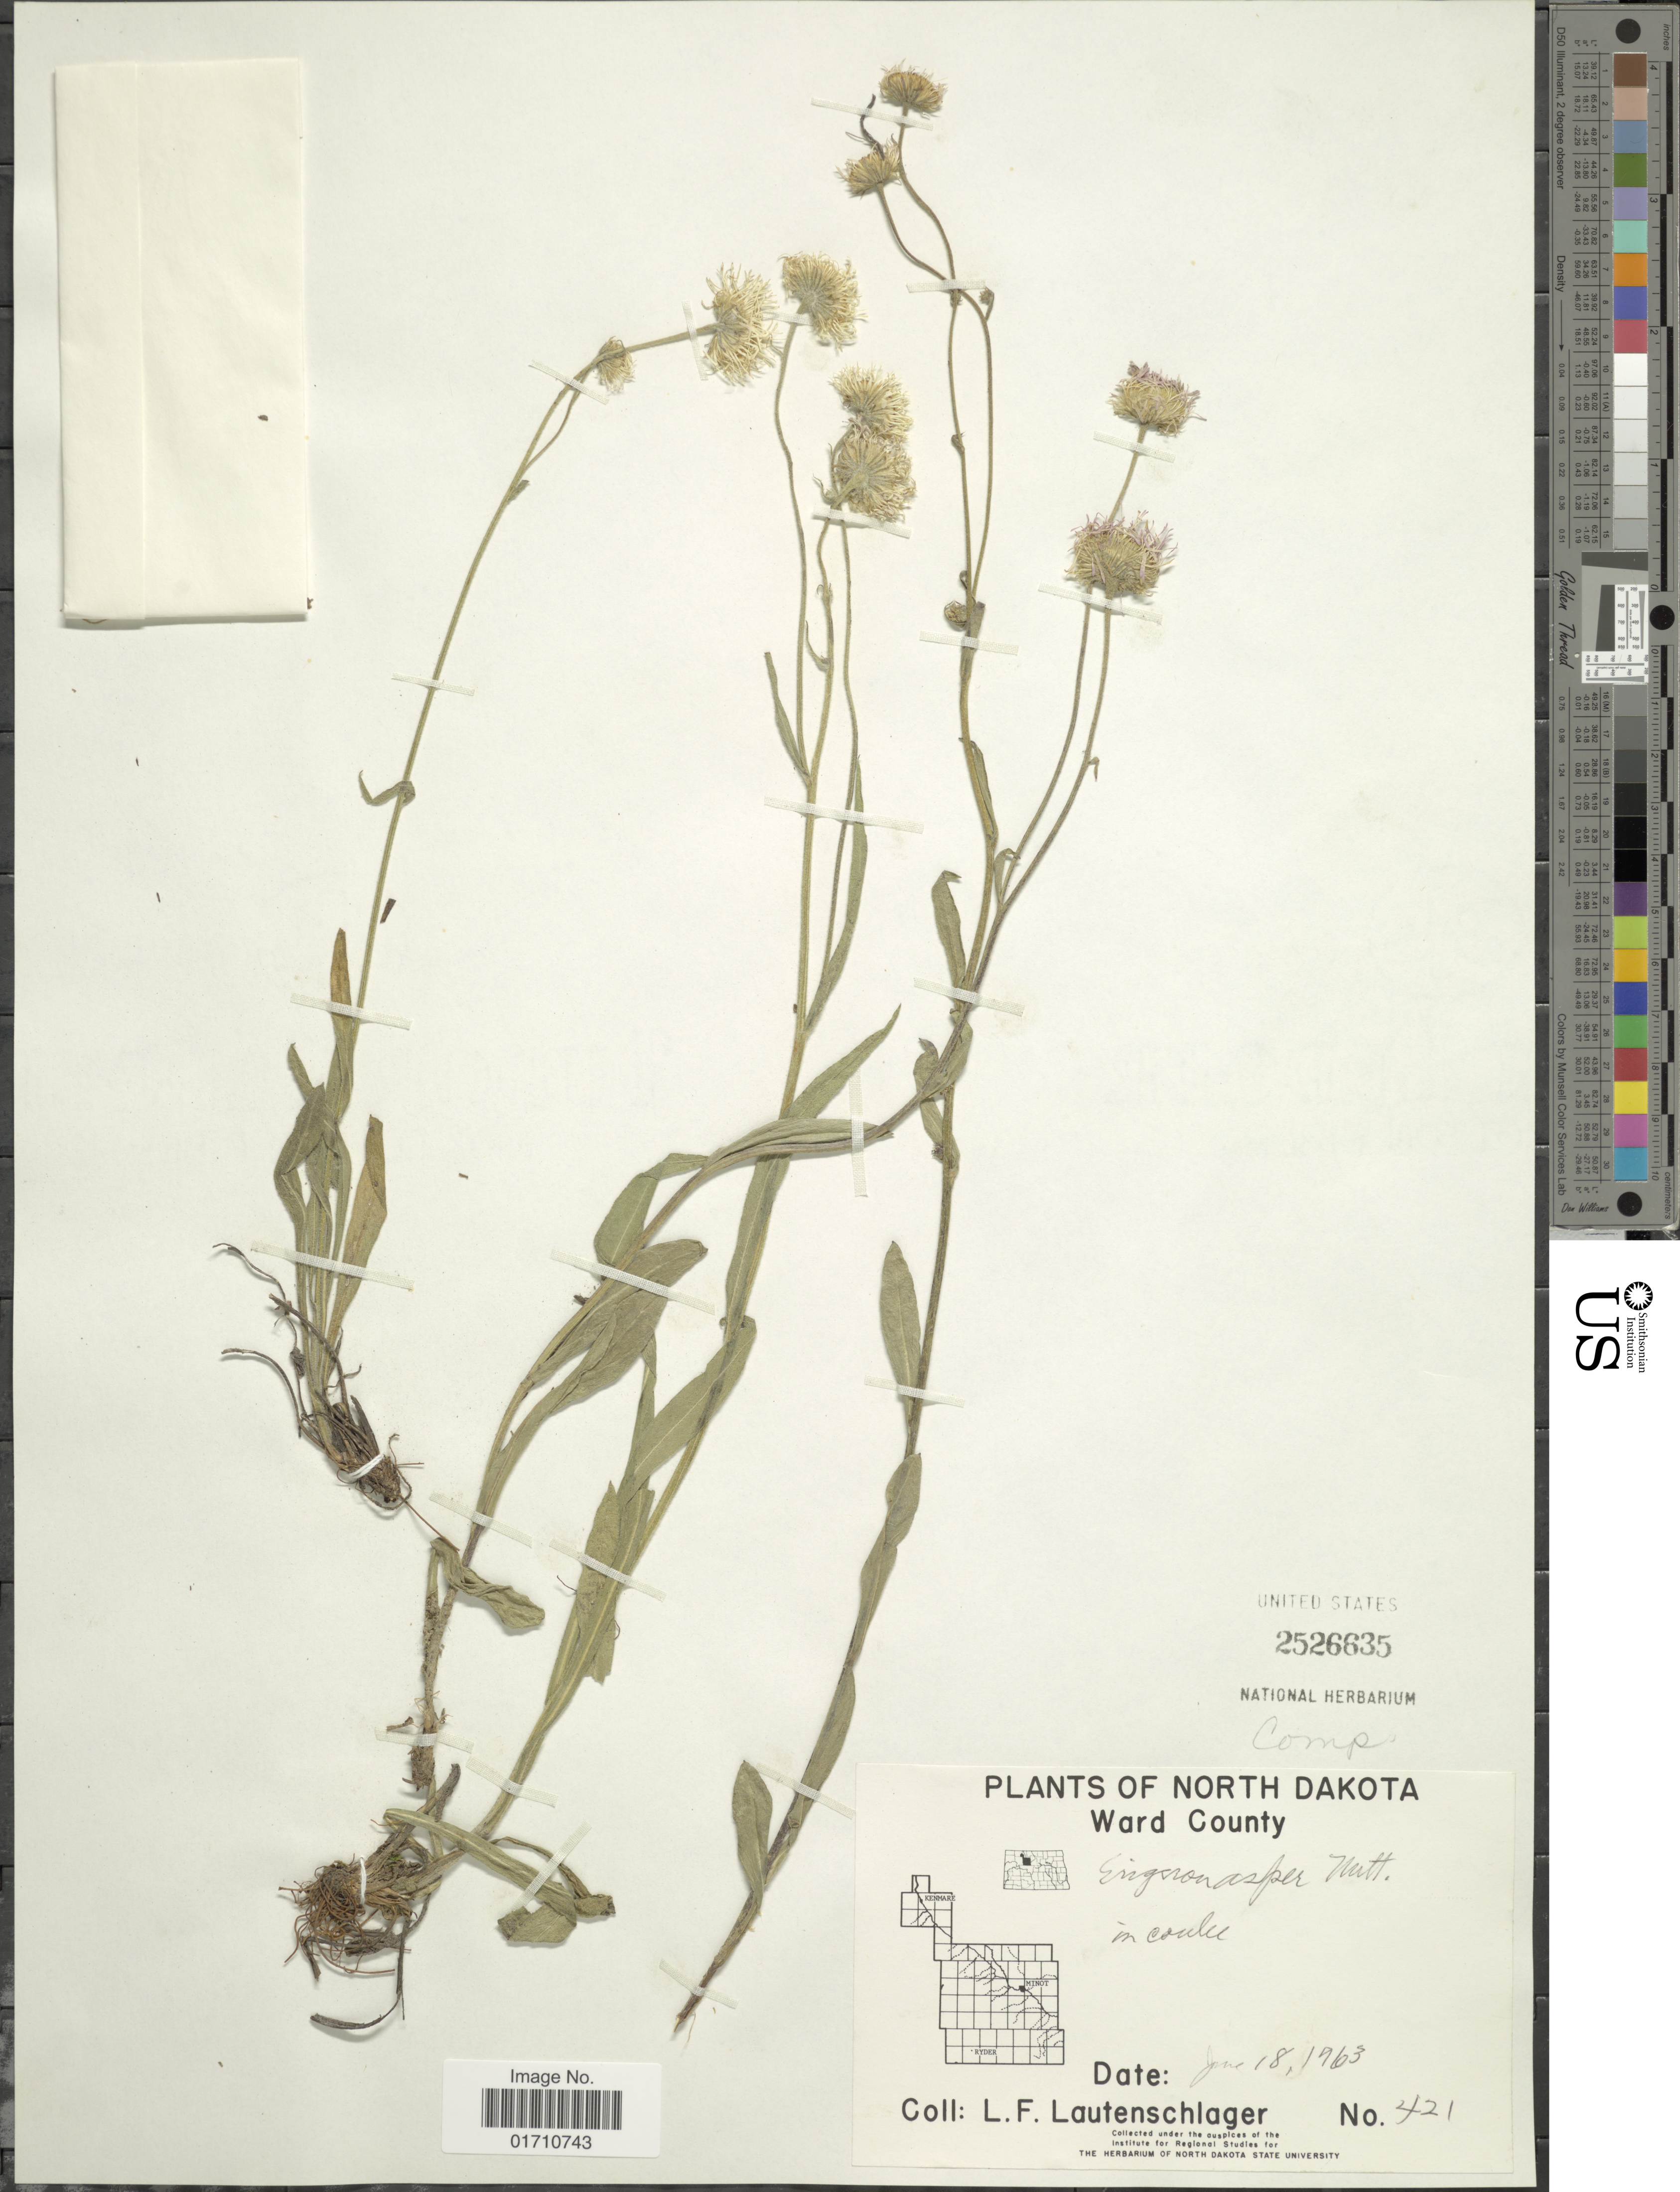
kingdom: Plantae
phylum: Tracheophyta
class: Magnoliopsida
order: Asterales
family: Asteraceae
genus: Erigeron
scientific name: Erigeron asper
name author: Nutt.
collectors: L. Lautenschlager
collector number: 421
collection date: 1963-06-18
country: United States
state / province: North Dakota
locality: Ward County, in coulee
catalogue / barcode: US 2526635